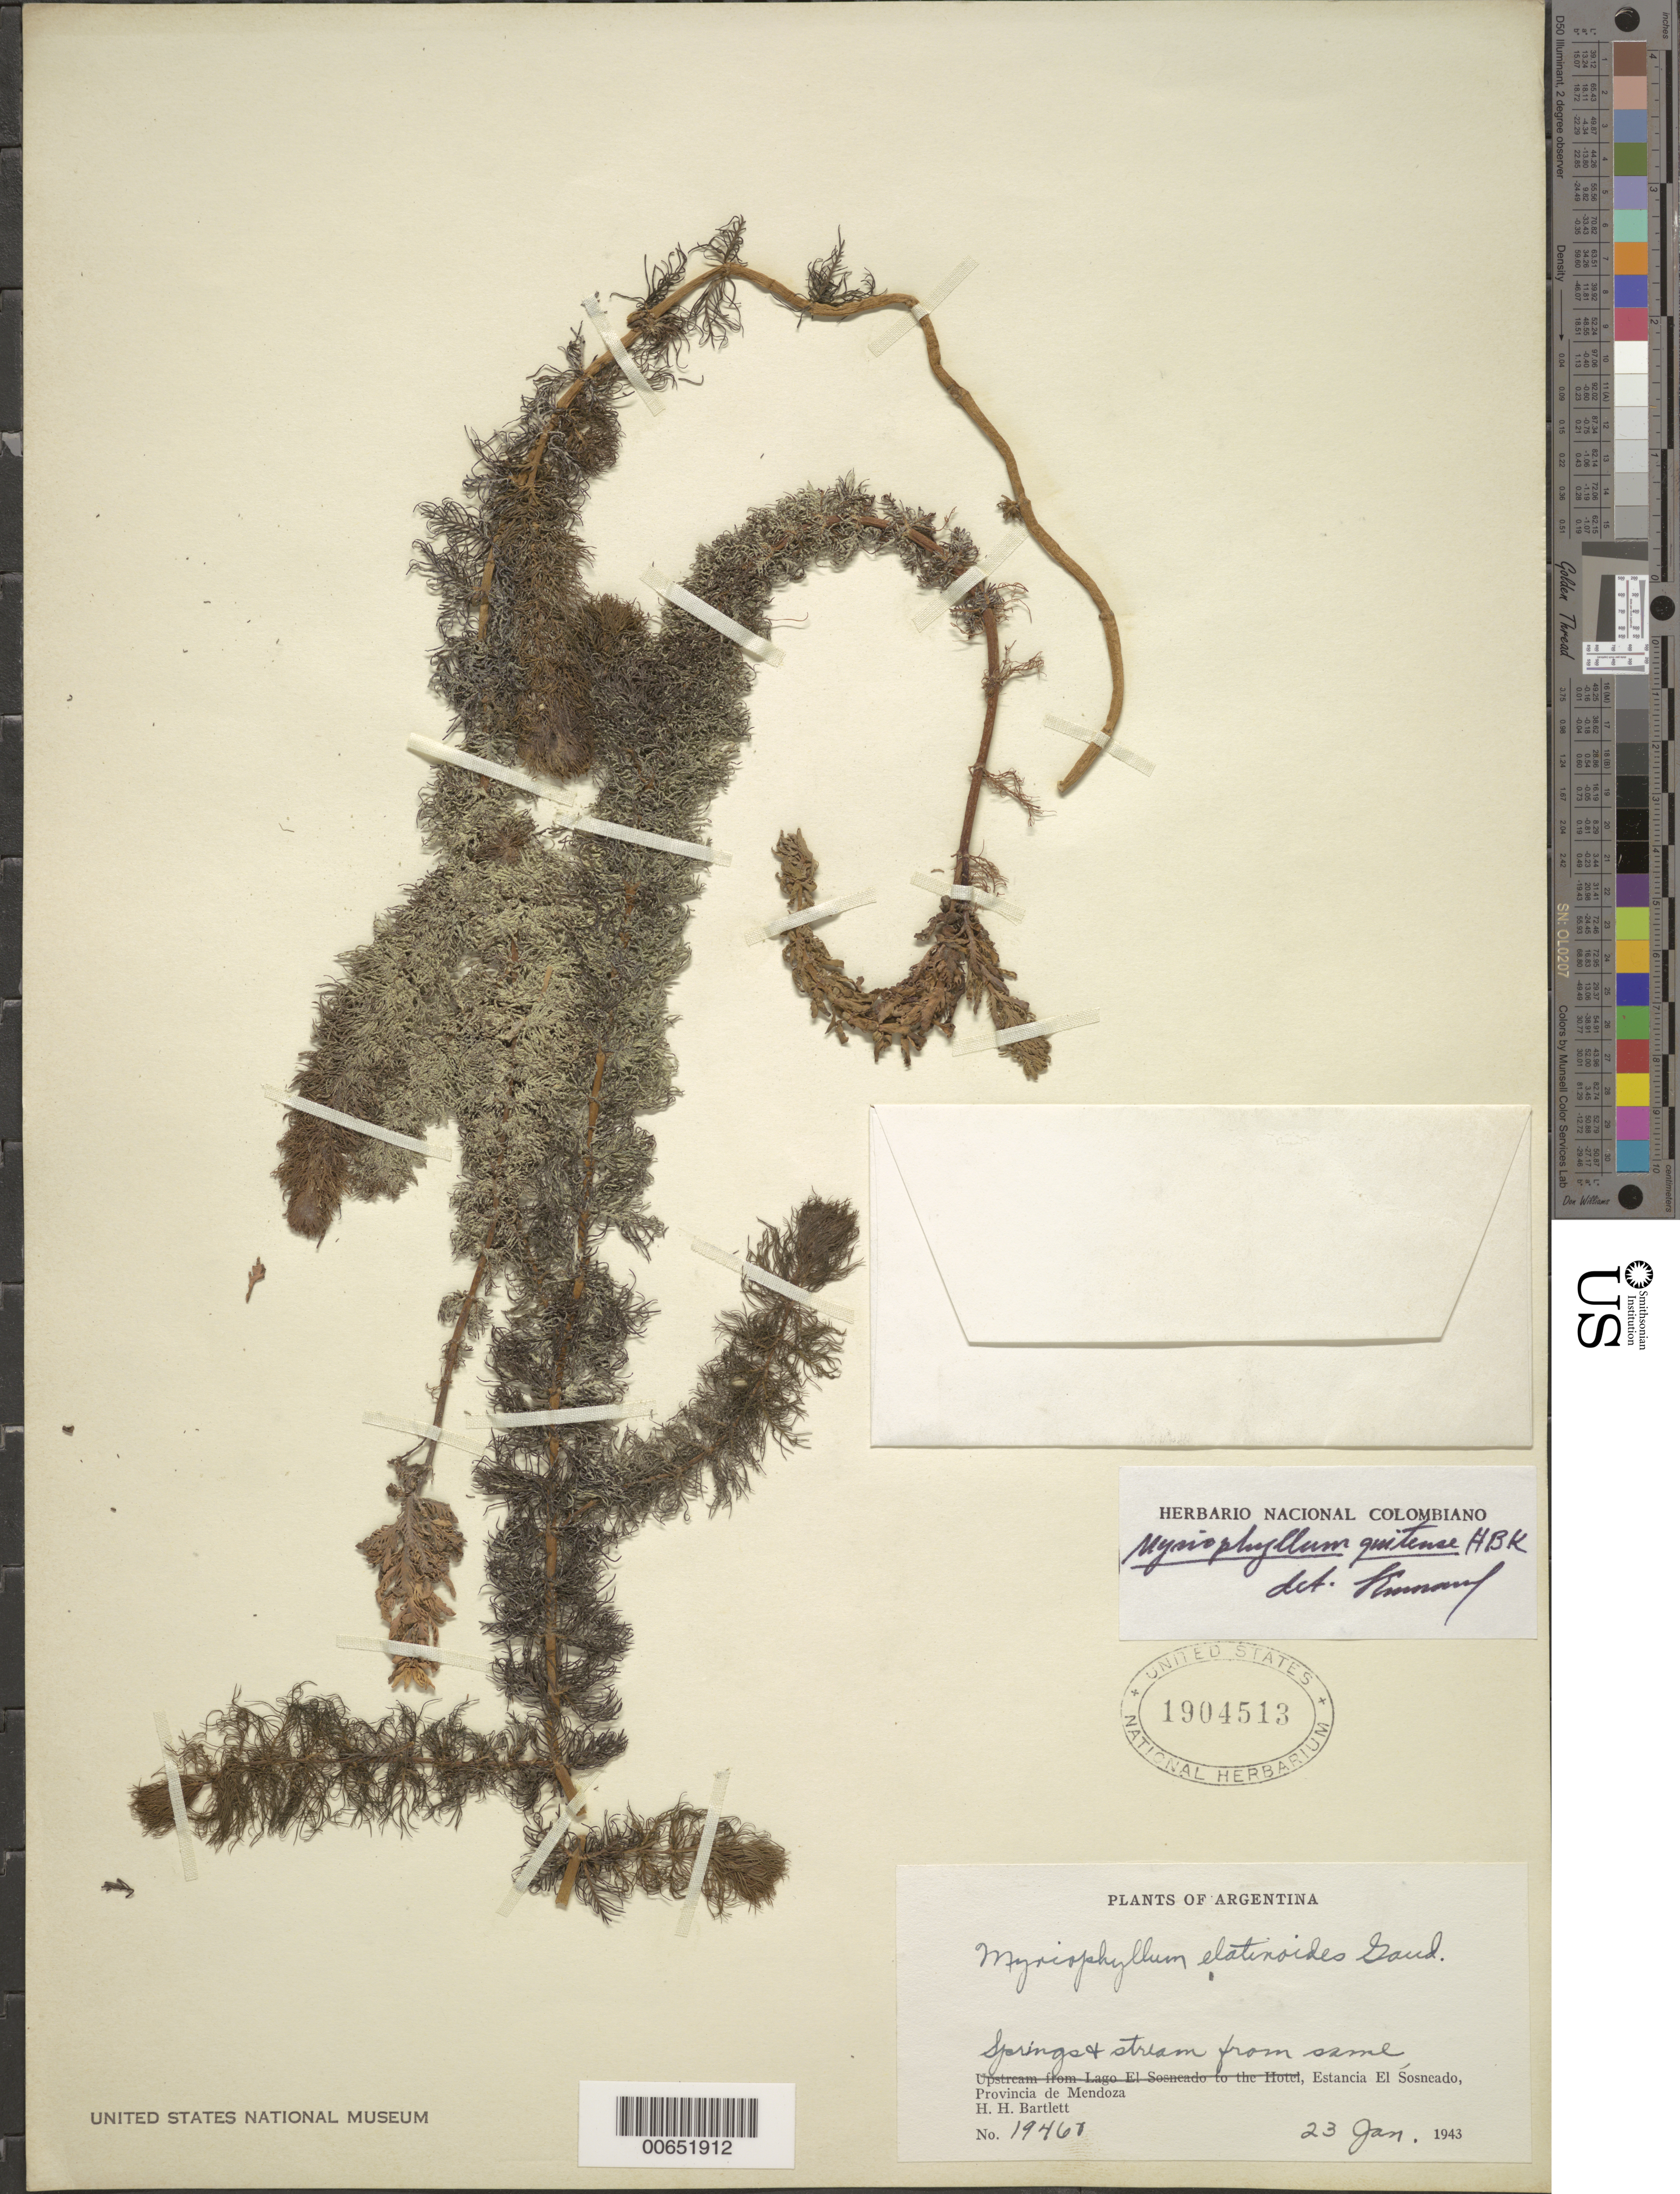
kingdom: Plantae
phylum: Tracheophyta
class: Magnoliopsida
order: Saxifragales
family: Haloragaceae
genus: Myriophyllum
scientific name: Myriophyllum quitense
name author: Kunth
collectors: H. H. Bartlett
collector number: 19460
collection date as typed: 23 Jan 1943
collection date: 1943-01-23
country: Argentina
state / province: Mendoza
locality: Estancia el Sosneado.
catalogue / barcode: US 1904513